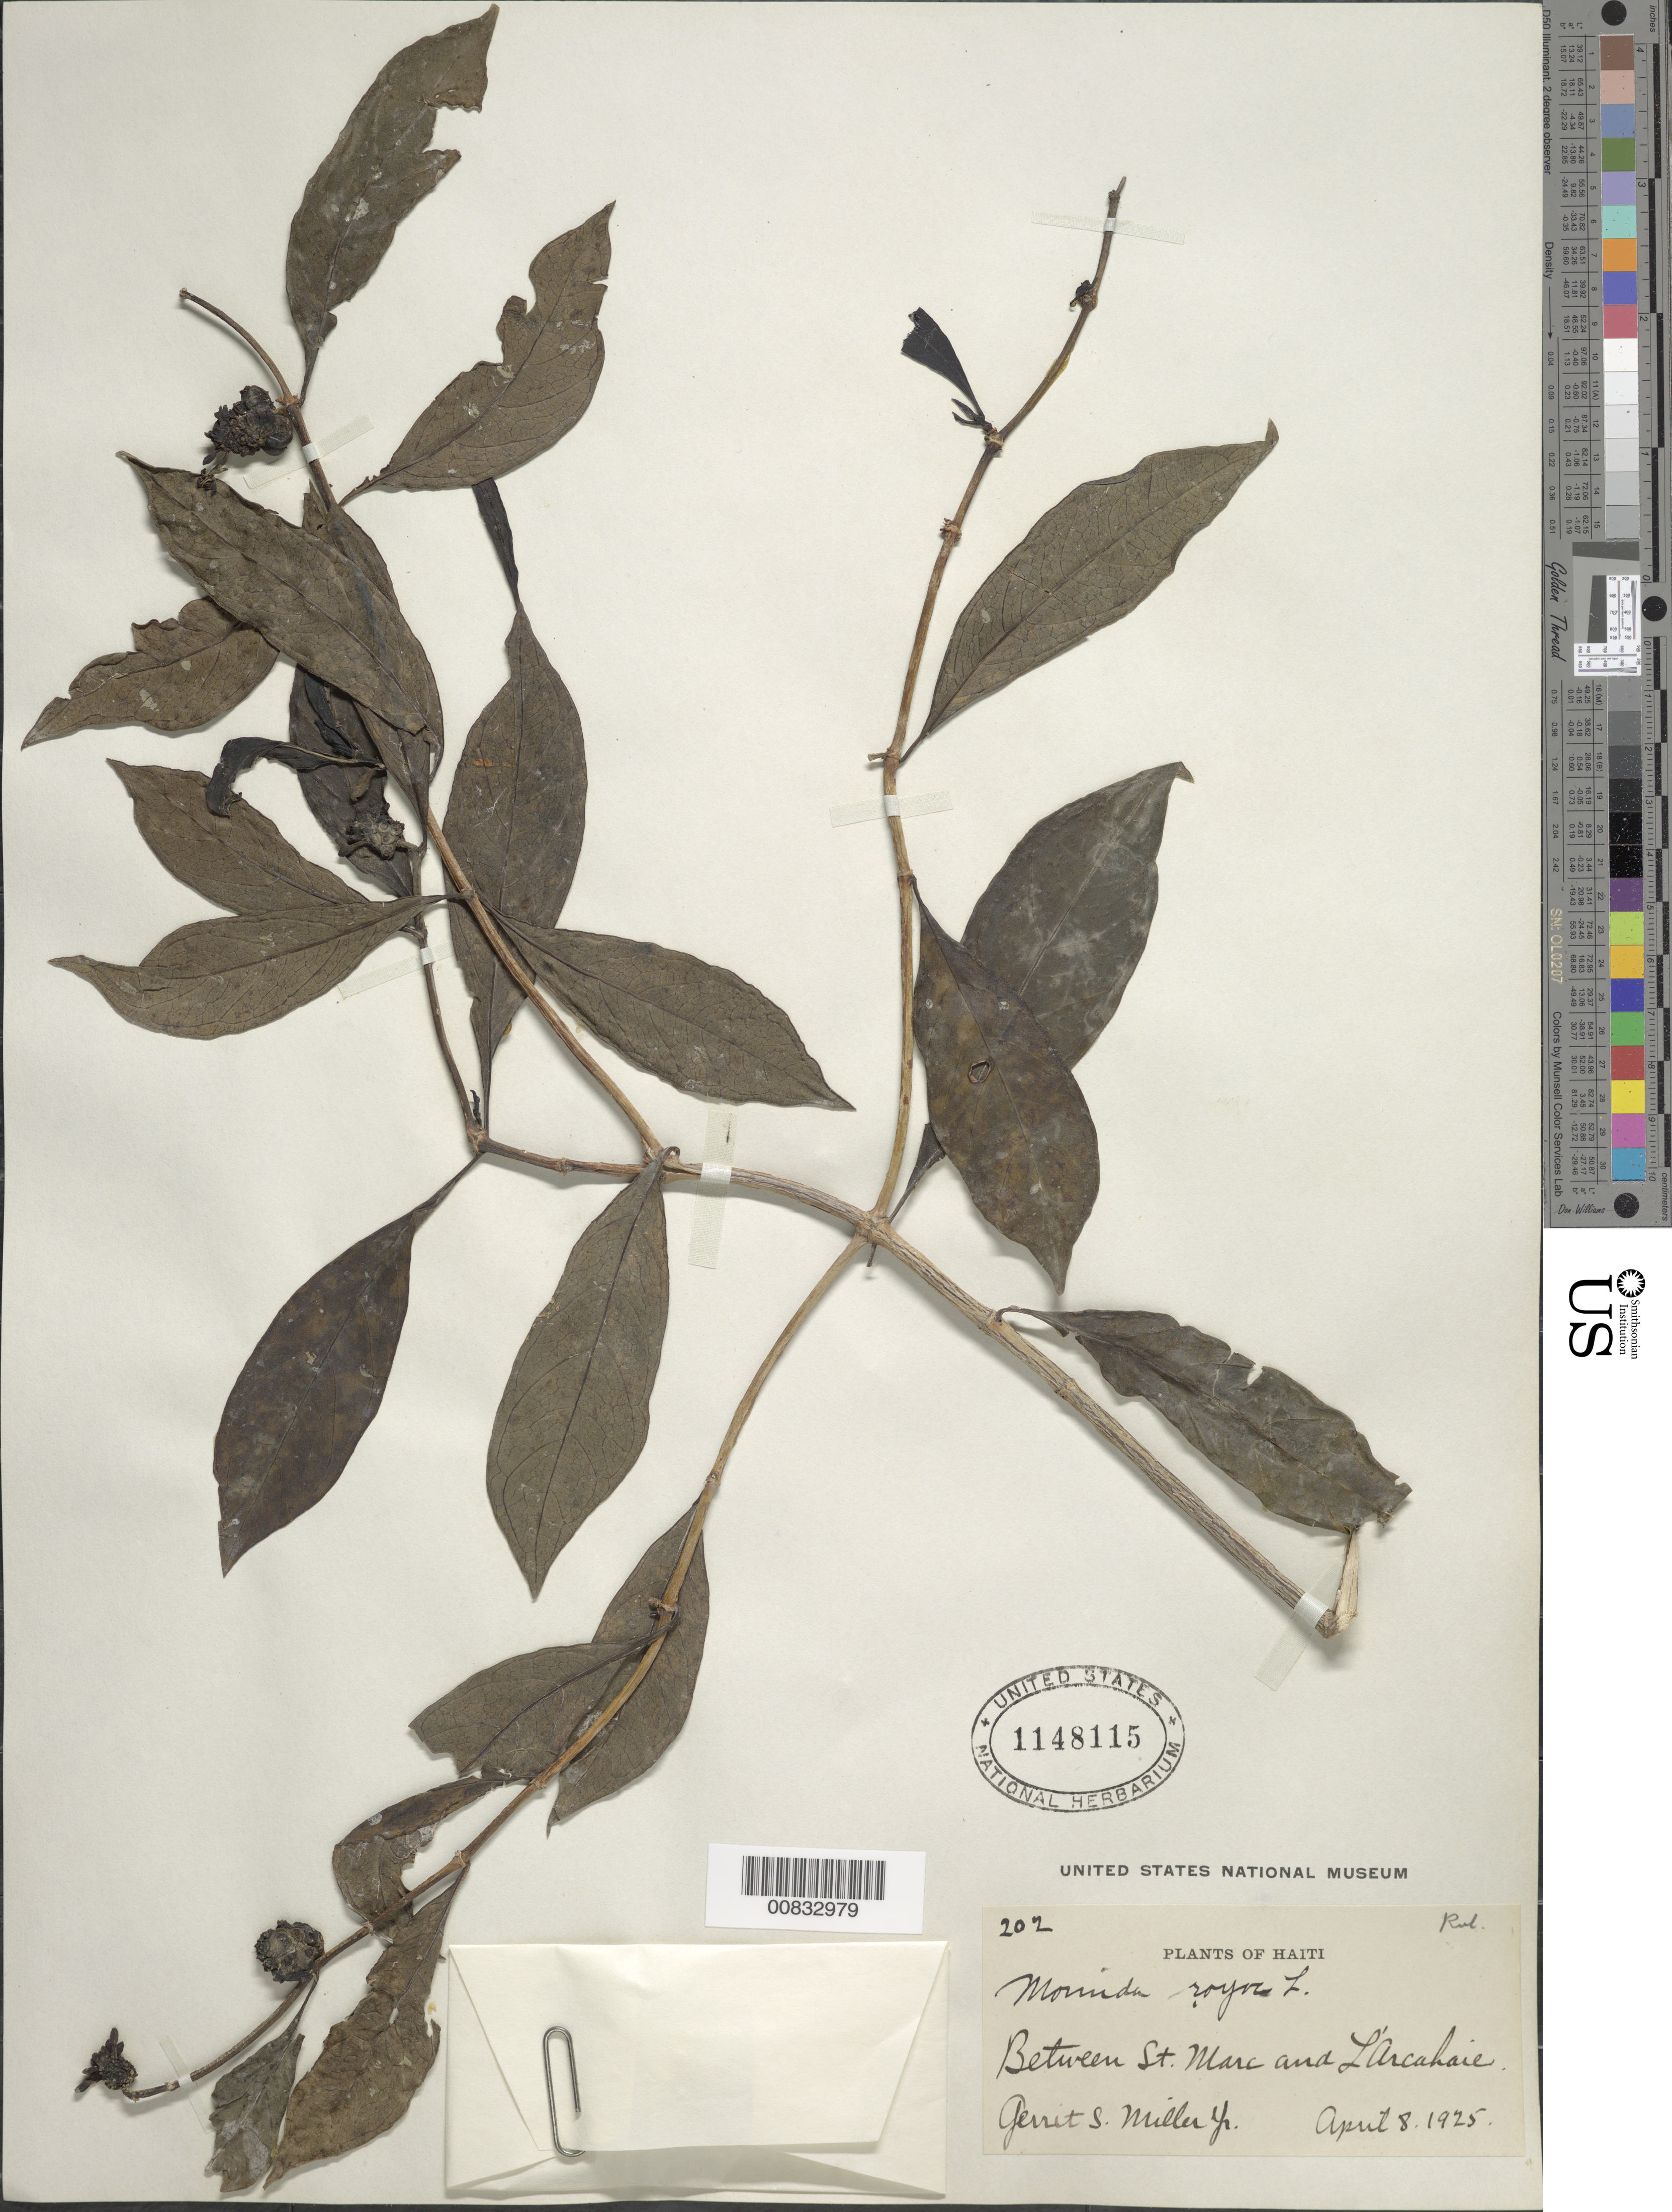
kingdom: Plantae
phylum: Tracheophyta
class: Magnoliopsida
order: Gentianales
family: Rubiaceae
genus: Morinda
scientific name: Morinda royoc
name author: L.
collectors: G. S. Miller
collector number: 202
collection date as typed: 08 Aug 1925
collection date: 1925-08-08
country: Haiti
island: Hispaniola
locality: Between St. Marc and L'Arcahaie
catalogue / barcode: US 1148115